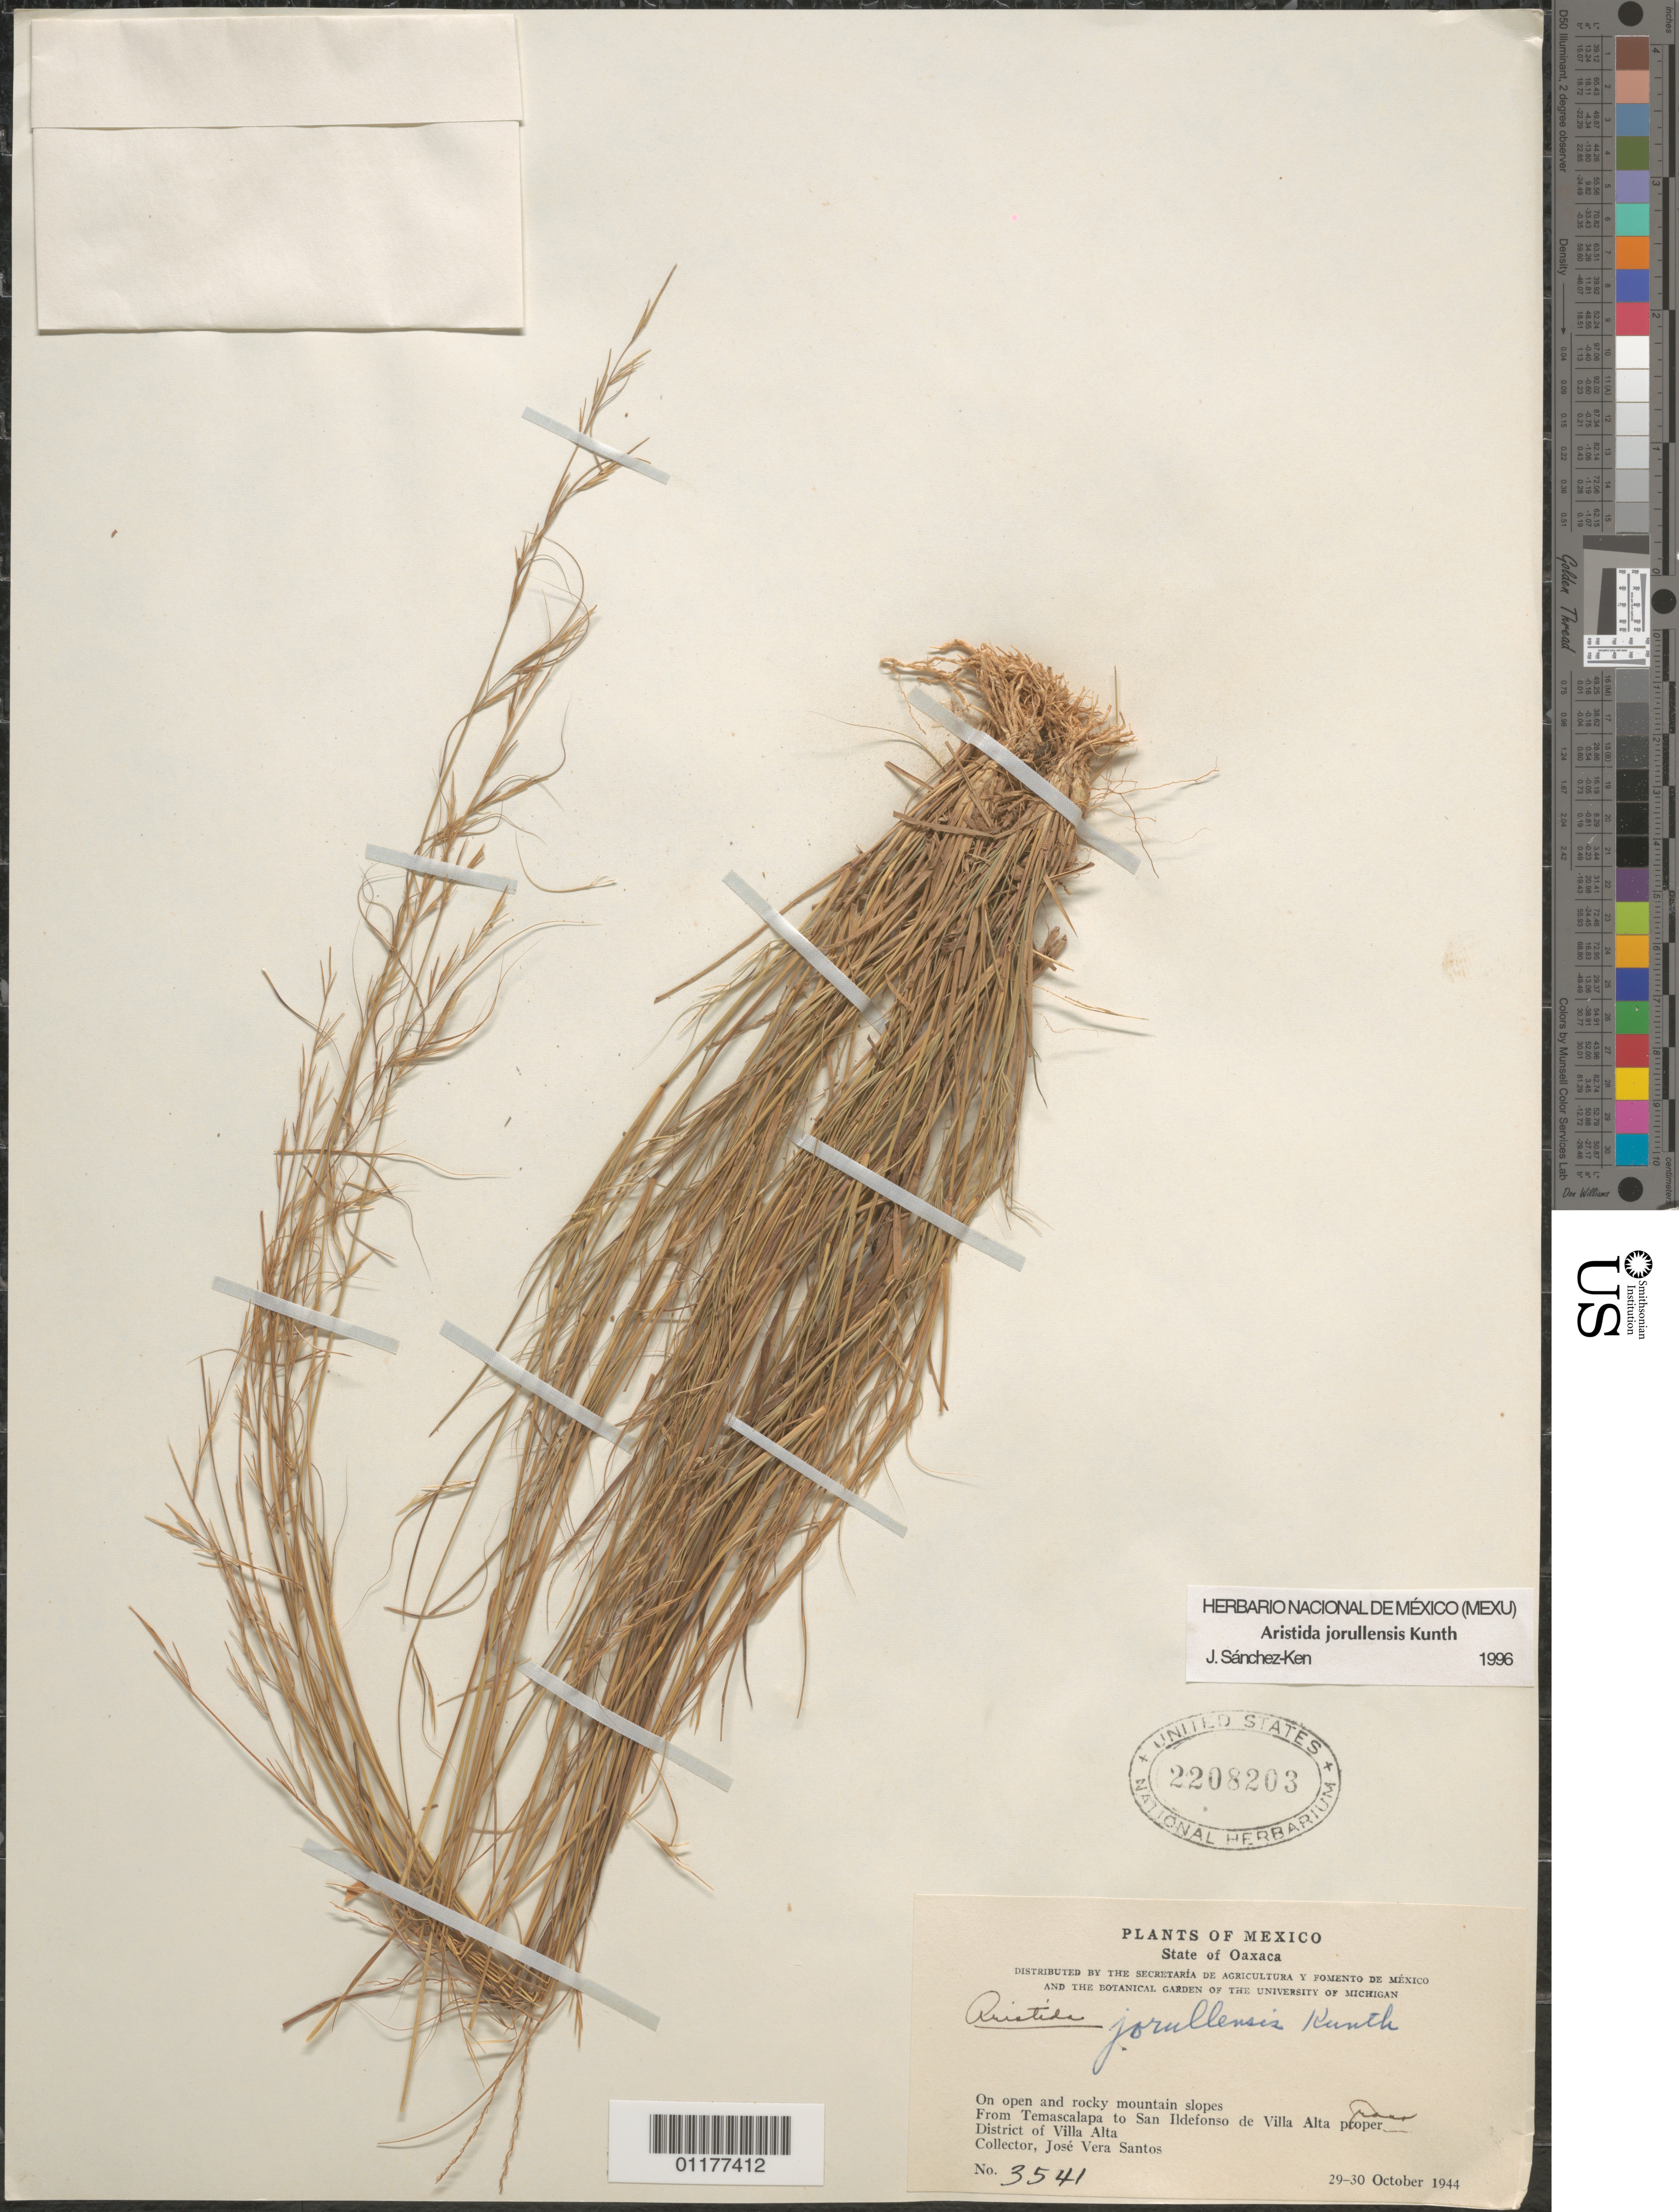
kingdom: Plantae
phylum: Tracheophyta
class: Liliopsida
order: Poales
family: Poaceae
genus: Aristida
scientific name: Aristida jorullensis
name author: Kunth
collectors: J. V. Santos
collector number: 3541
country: Mexico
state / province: Oaxaca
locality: From Temascalapa to San Ildefonso de Villa Alta near district of Villa Alta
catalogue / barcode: US 2208203